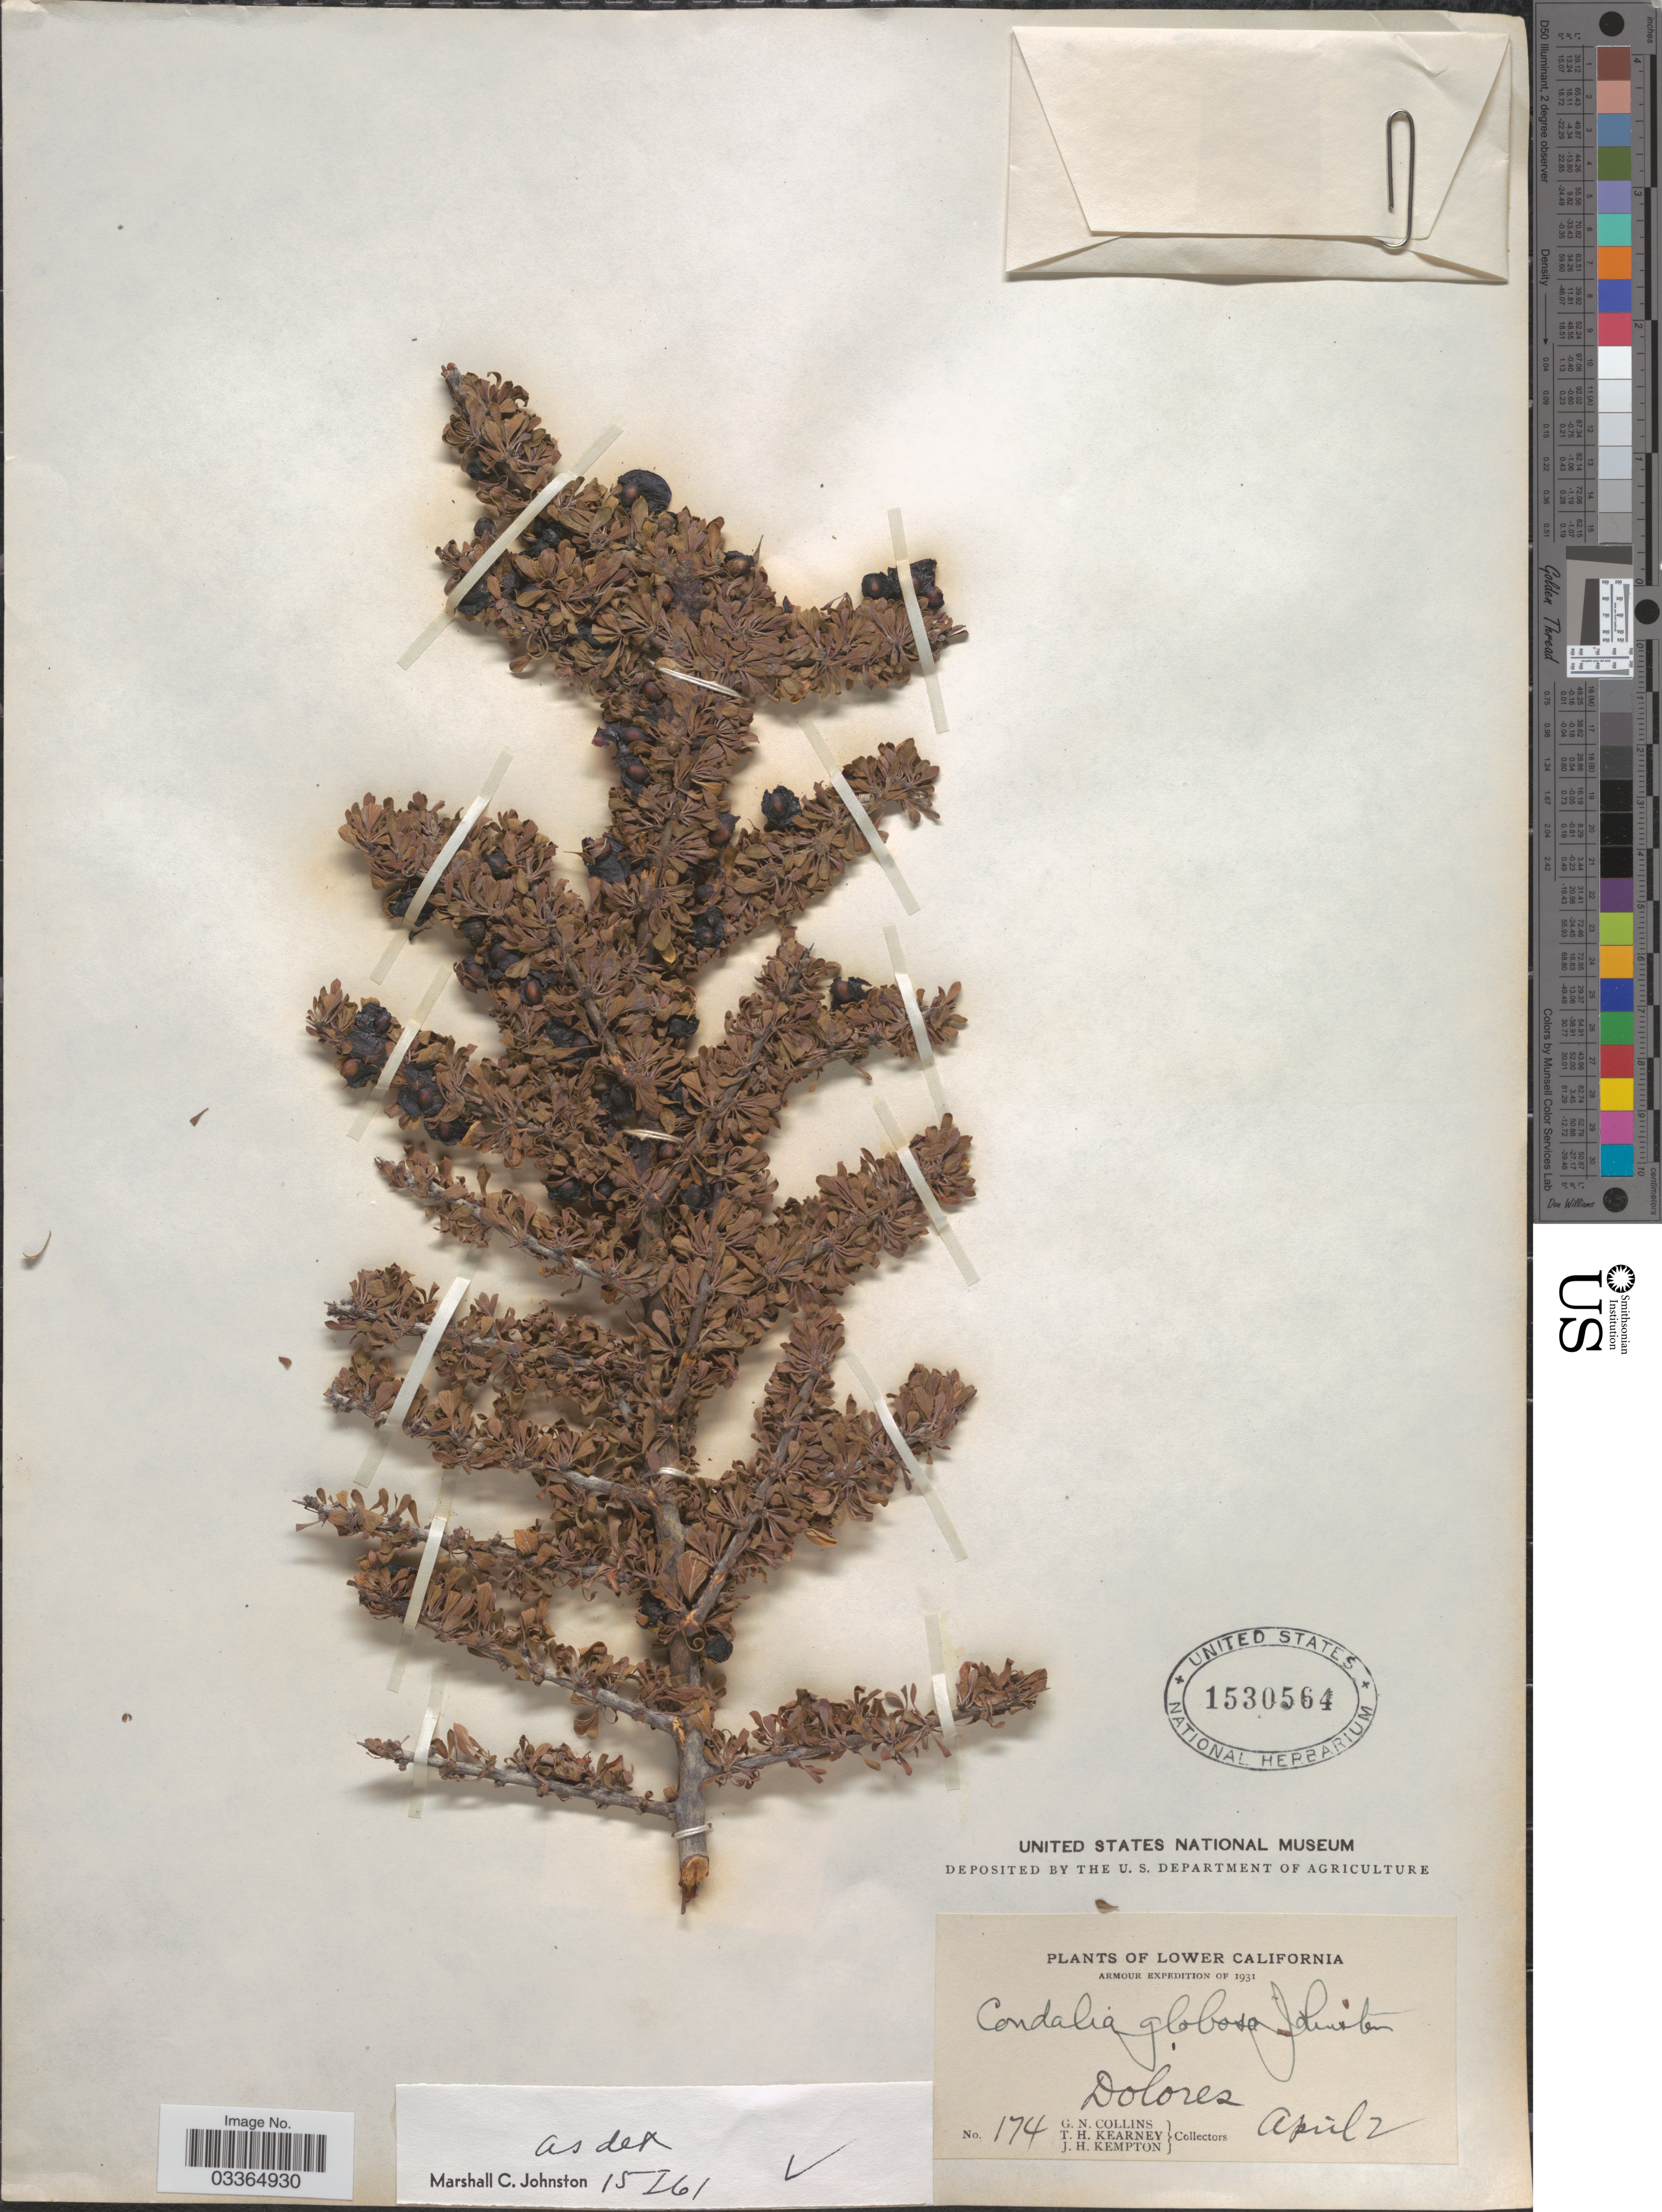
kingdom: Plantae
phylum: Tracheophyta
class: Magnoliopsida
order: Rosales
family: Rhamnaceae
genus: Condalia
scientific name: Condalia globosa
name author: I.M. Johnst.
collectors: G. Collins, T. H. Kearney & J. H. Kempton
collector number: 174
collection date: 1931-04-02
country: Mexico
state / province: Baja California Sur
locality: Lower California, Dolores.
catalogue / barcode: US 1530564